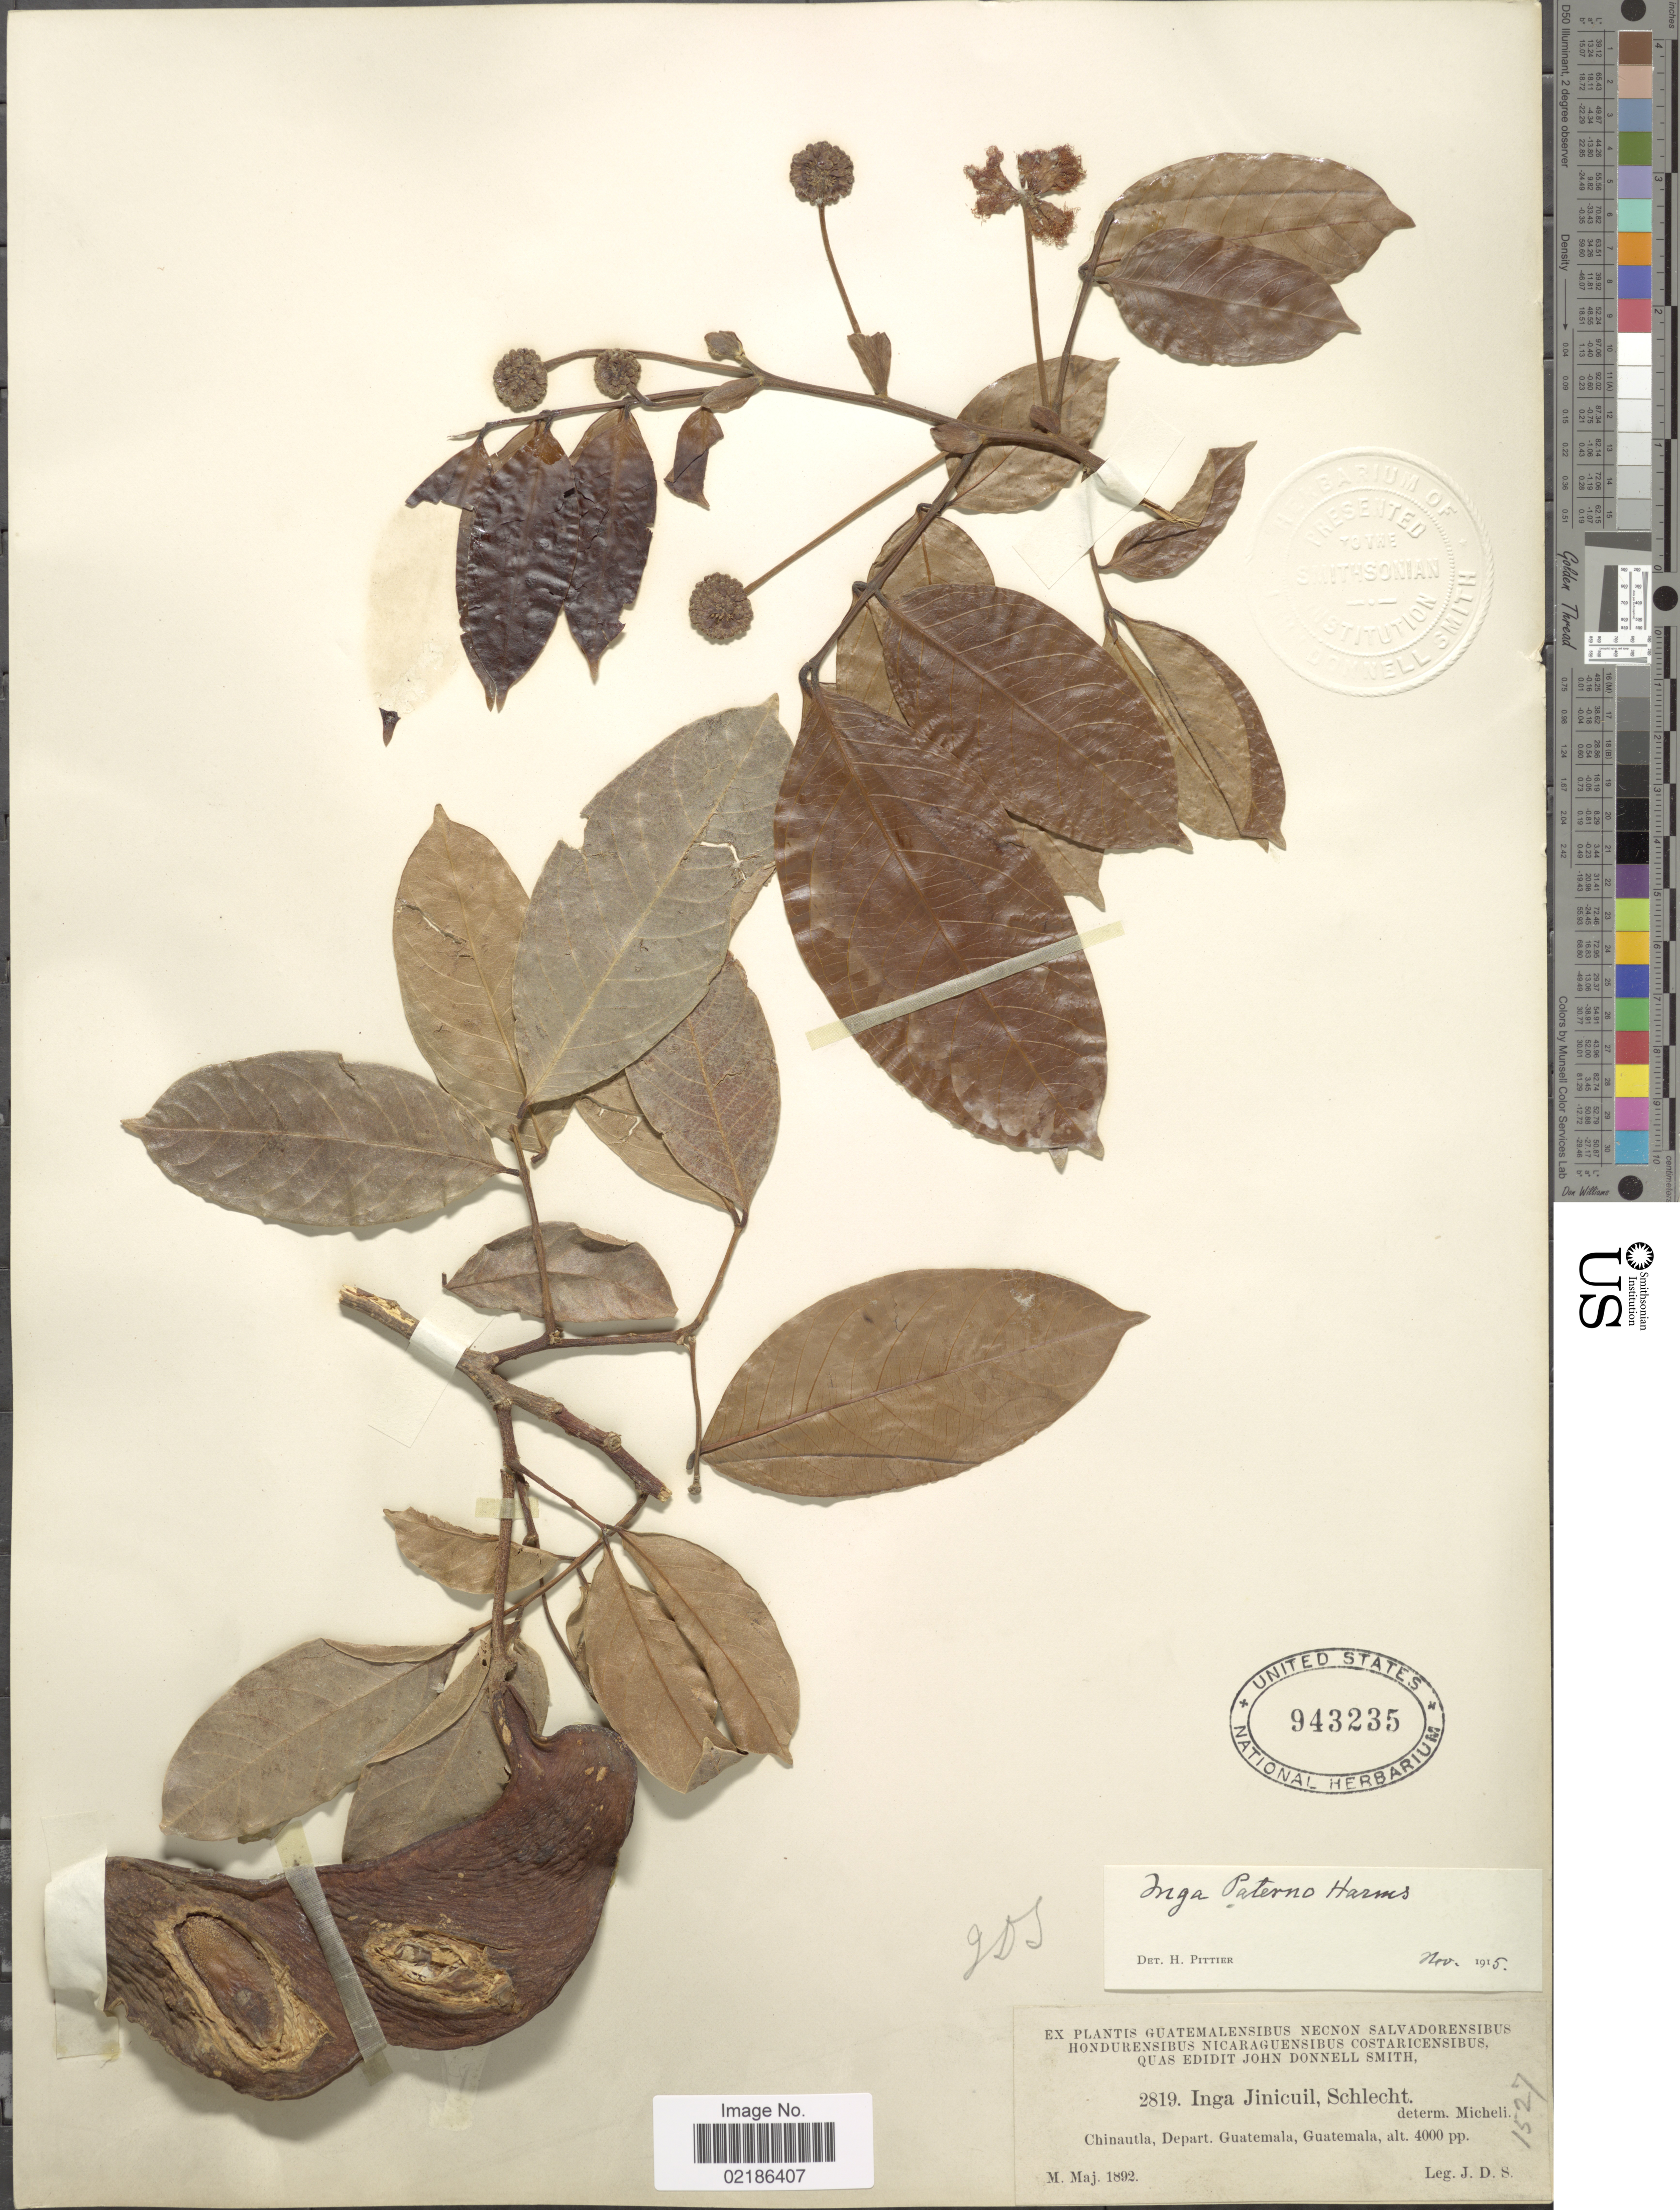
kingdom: Plantae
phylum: Tracheophyta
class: Magnoliopsida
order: Fabales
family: Fabaceae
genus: Inga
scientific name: Inga paterno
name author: Harms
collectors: J. Donnell Smith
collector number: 2819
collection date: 1892-05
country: Guatemala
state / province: Guatemala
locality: Chinautla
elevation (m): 1219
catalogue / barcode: US 943235